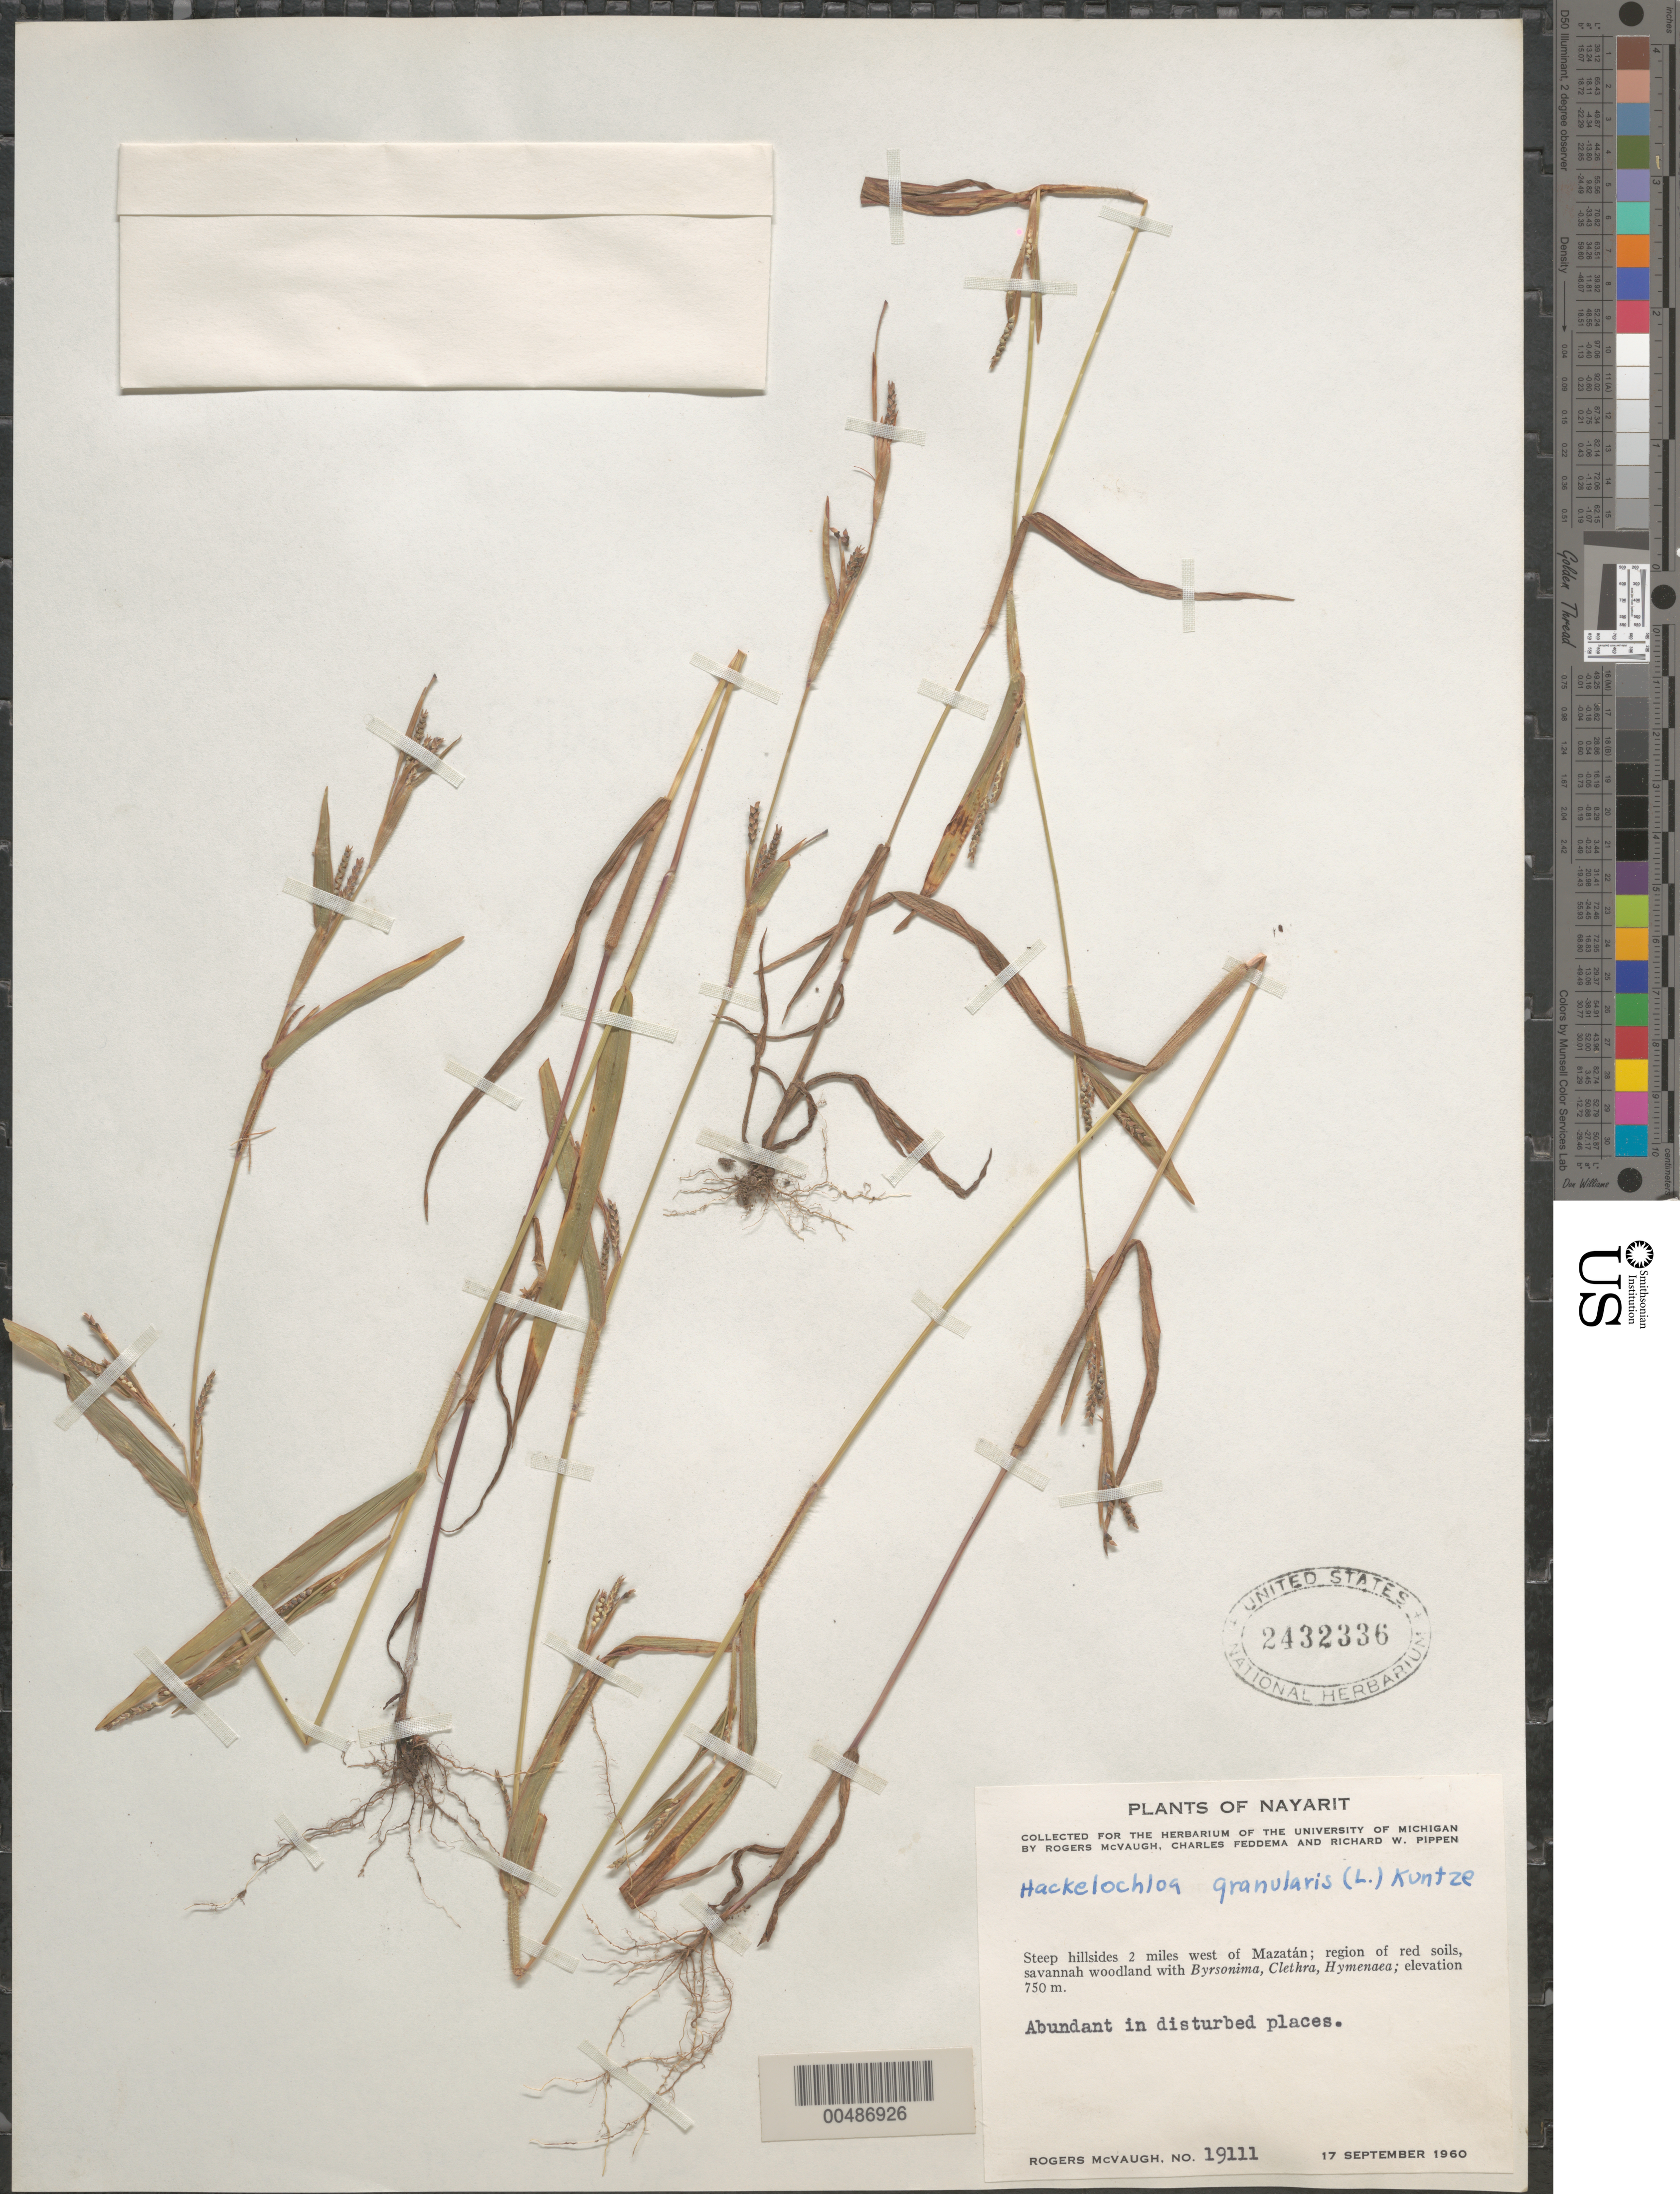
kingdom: Plantae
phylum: Tracheophyta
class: Liliopsida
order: Poales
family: Poaceae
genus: Hackelochloa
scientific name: Hackelochloa granularis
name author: (L.) Kuntze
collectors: R. McVaugh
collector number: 19111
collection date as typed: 17 Sep 1960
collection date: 1960-09-17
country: Mexico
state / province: Nayarit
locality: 2 mi W of Mazatlán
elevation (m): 750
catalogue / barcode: US 2432336